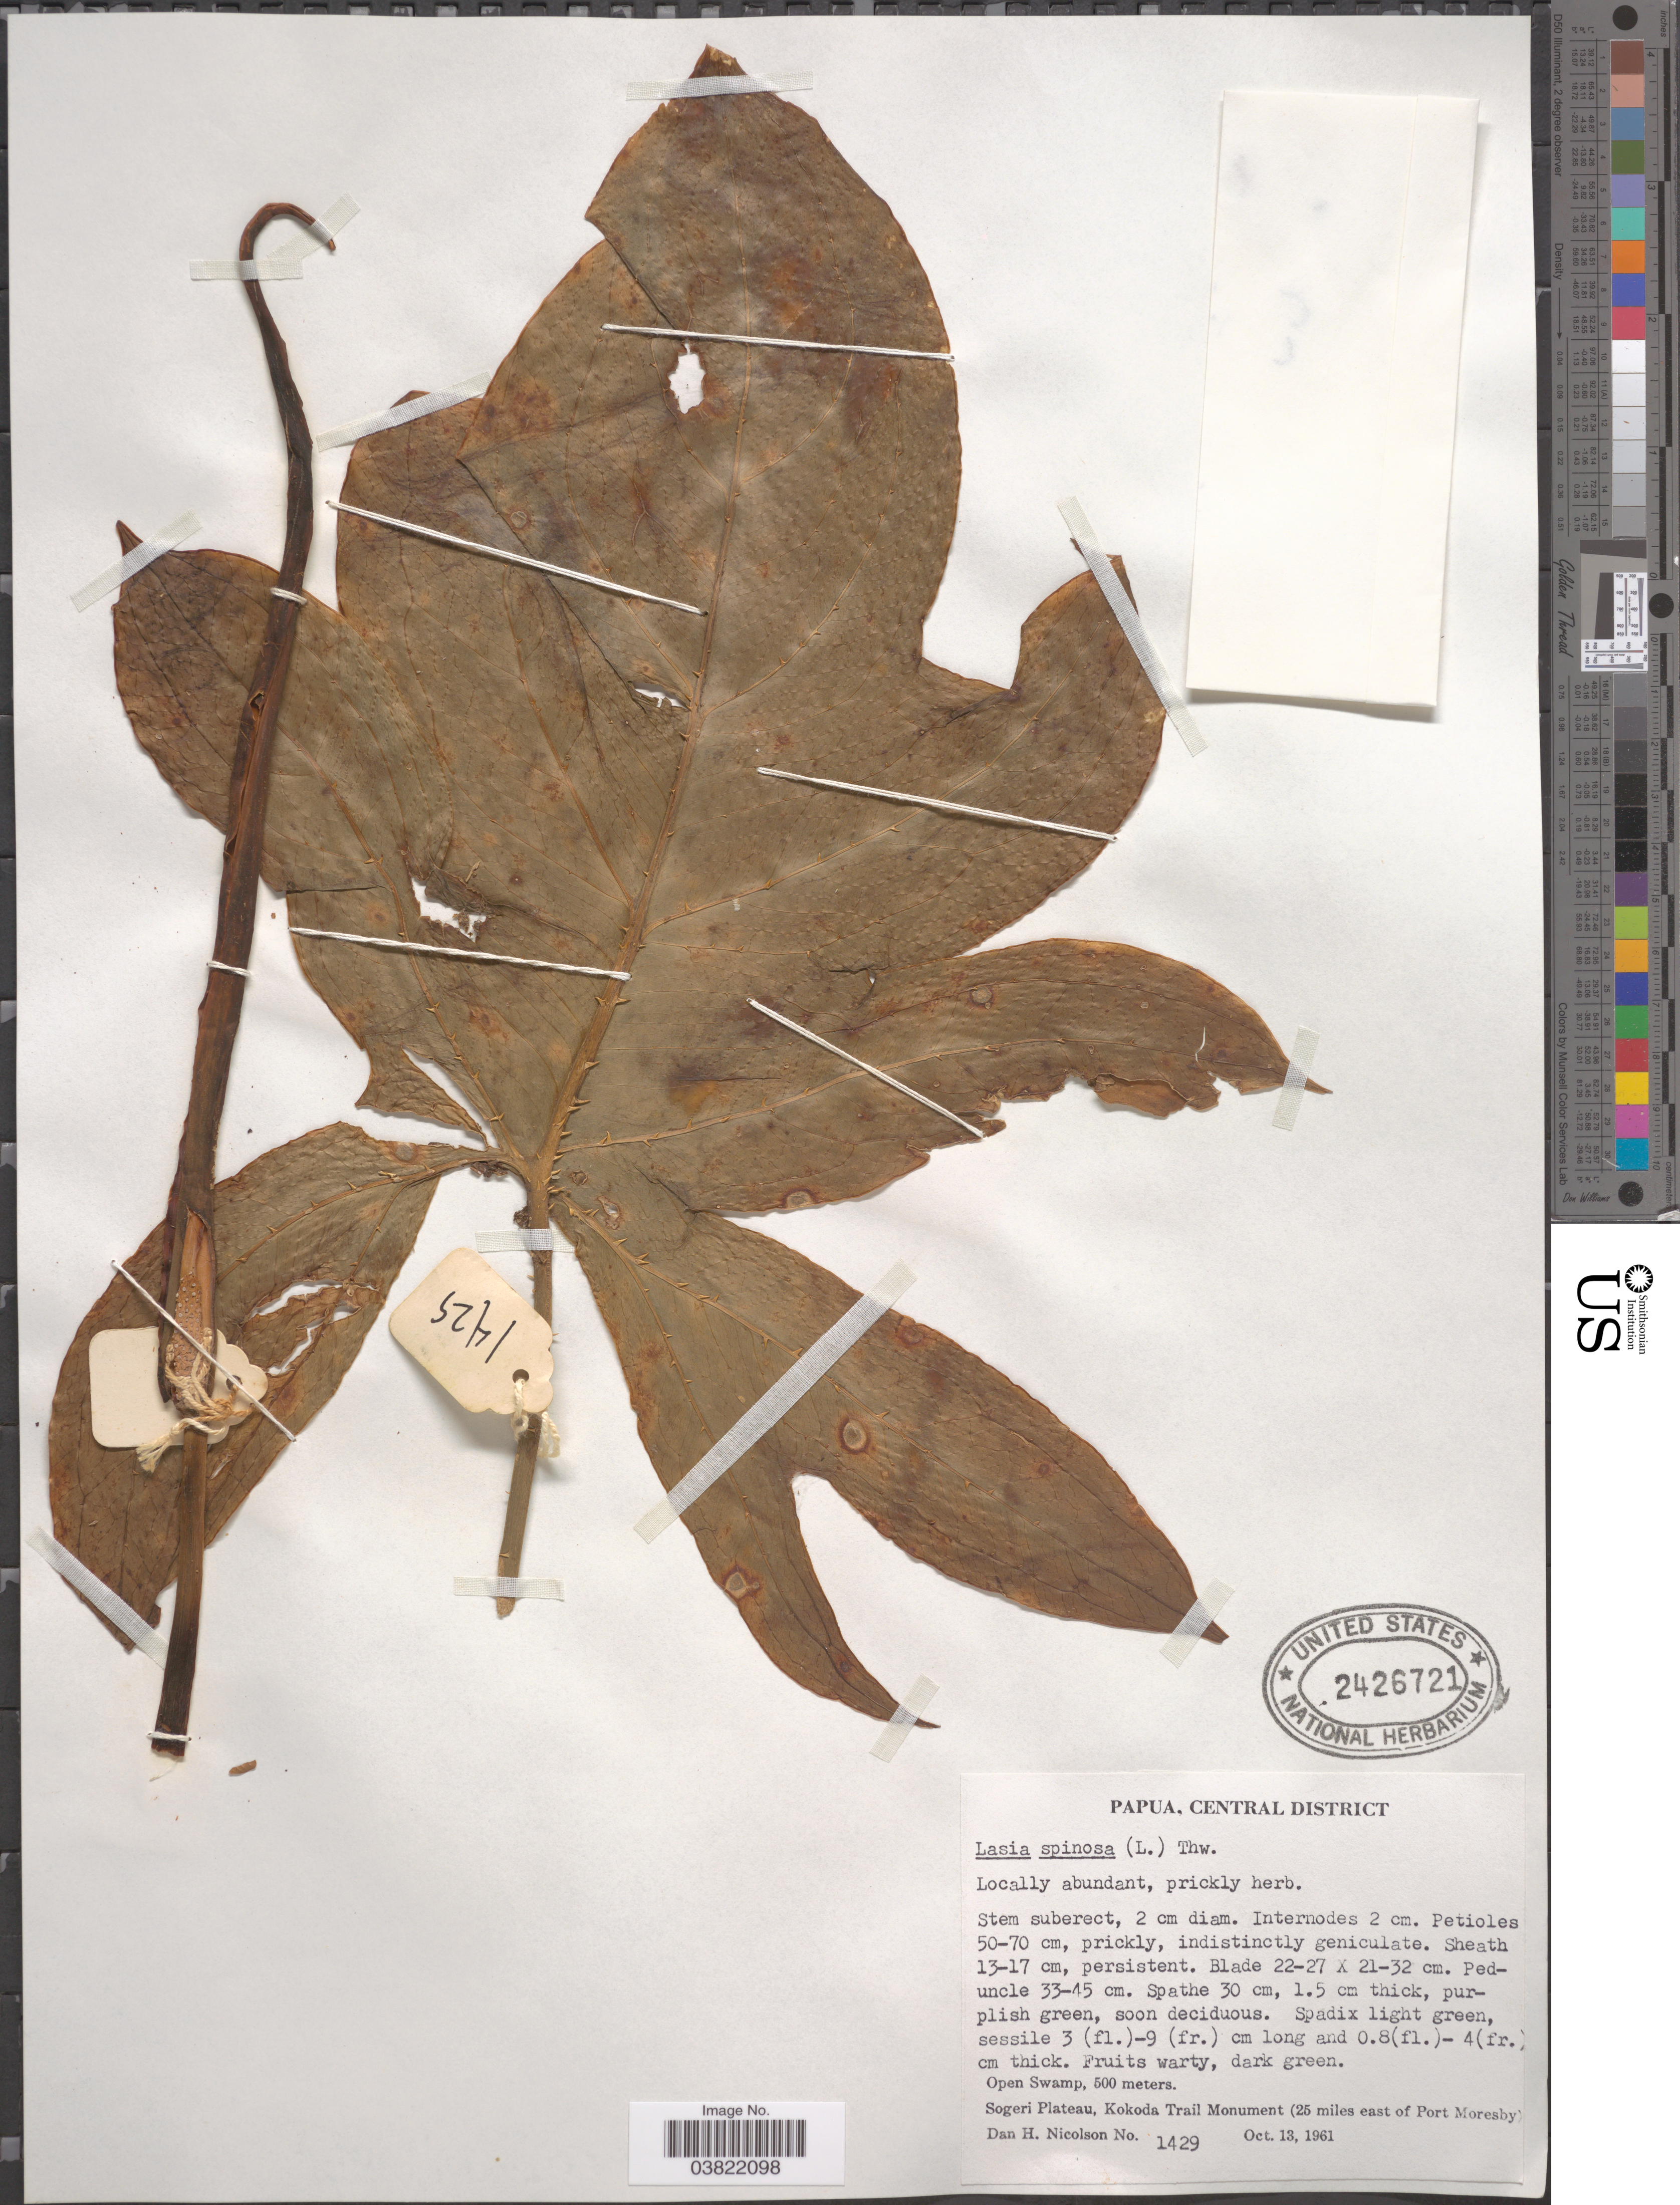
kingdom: Plantae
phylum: Tracheophyta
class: Liliopsida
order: Alismatales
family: Araceae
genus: Lasia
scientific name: Lasia spinosa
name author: (L.) Thwaites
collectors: D. H. Nicolson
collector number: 1429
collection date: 1961-10-13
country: Papua New Guinea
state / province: Central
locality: Papua, Central District. Sogeri Plateau, Kokoda Trail Monument (25 miles east of Port Moresby).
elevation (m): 500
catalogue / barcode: US 2426721